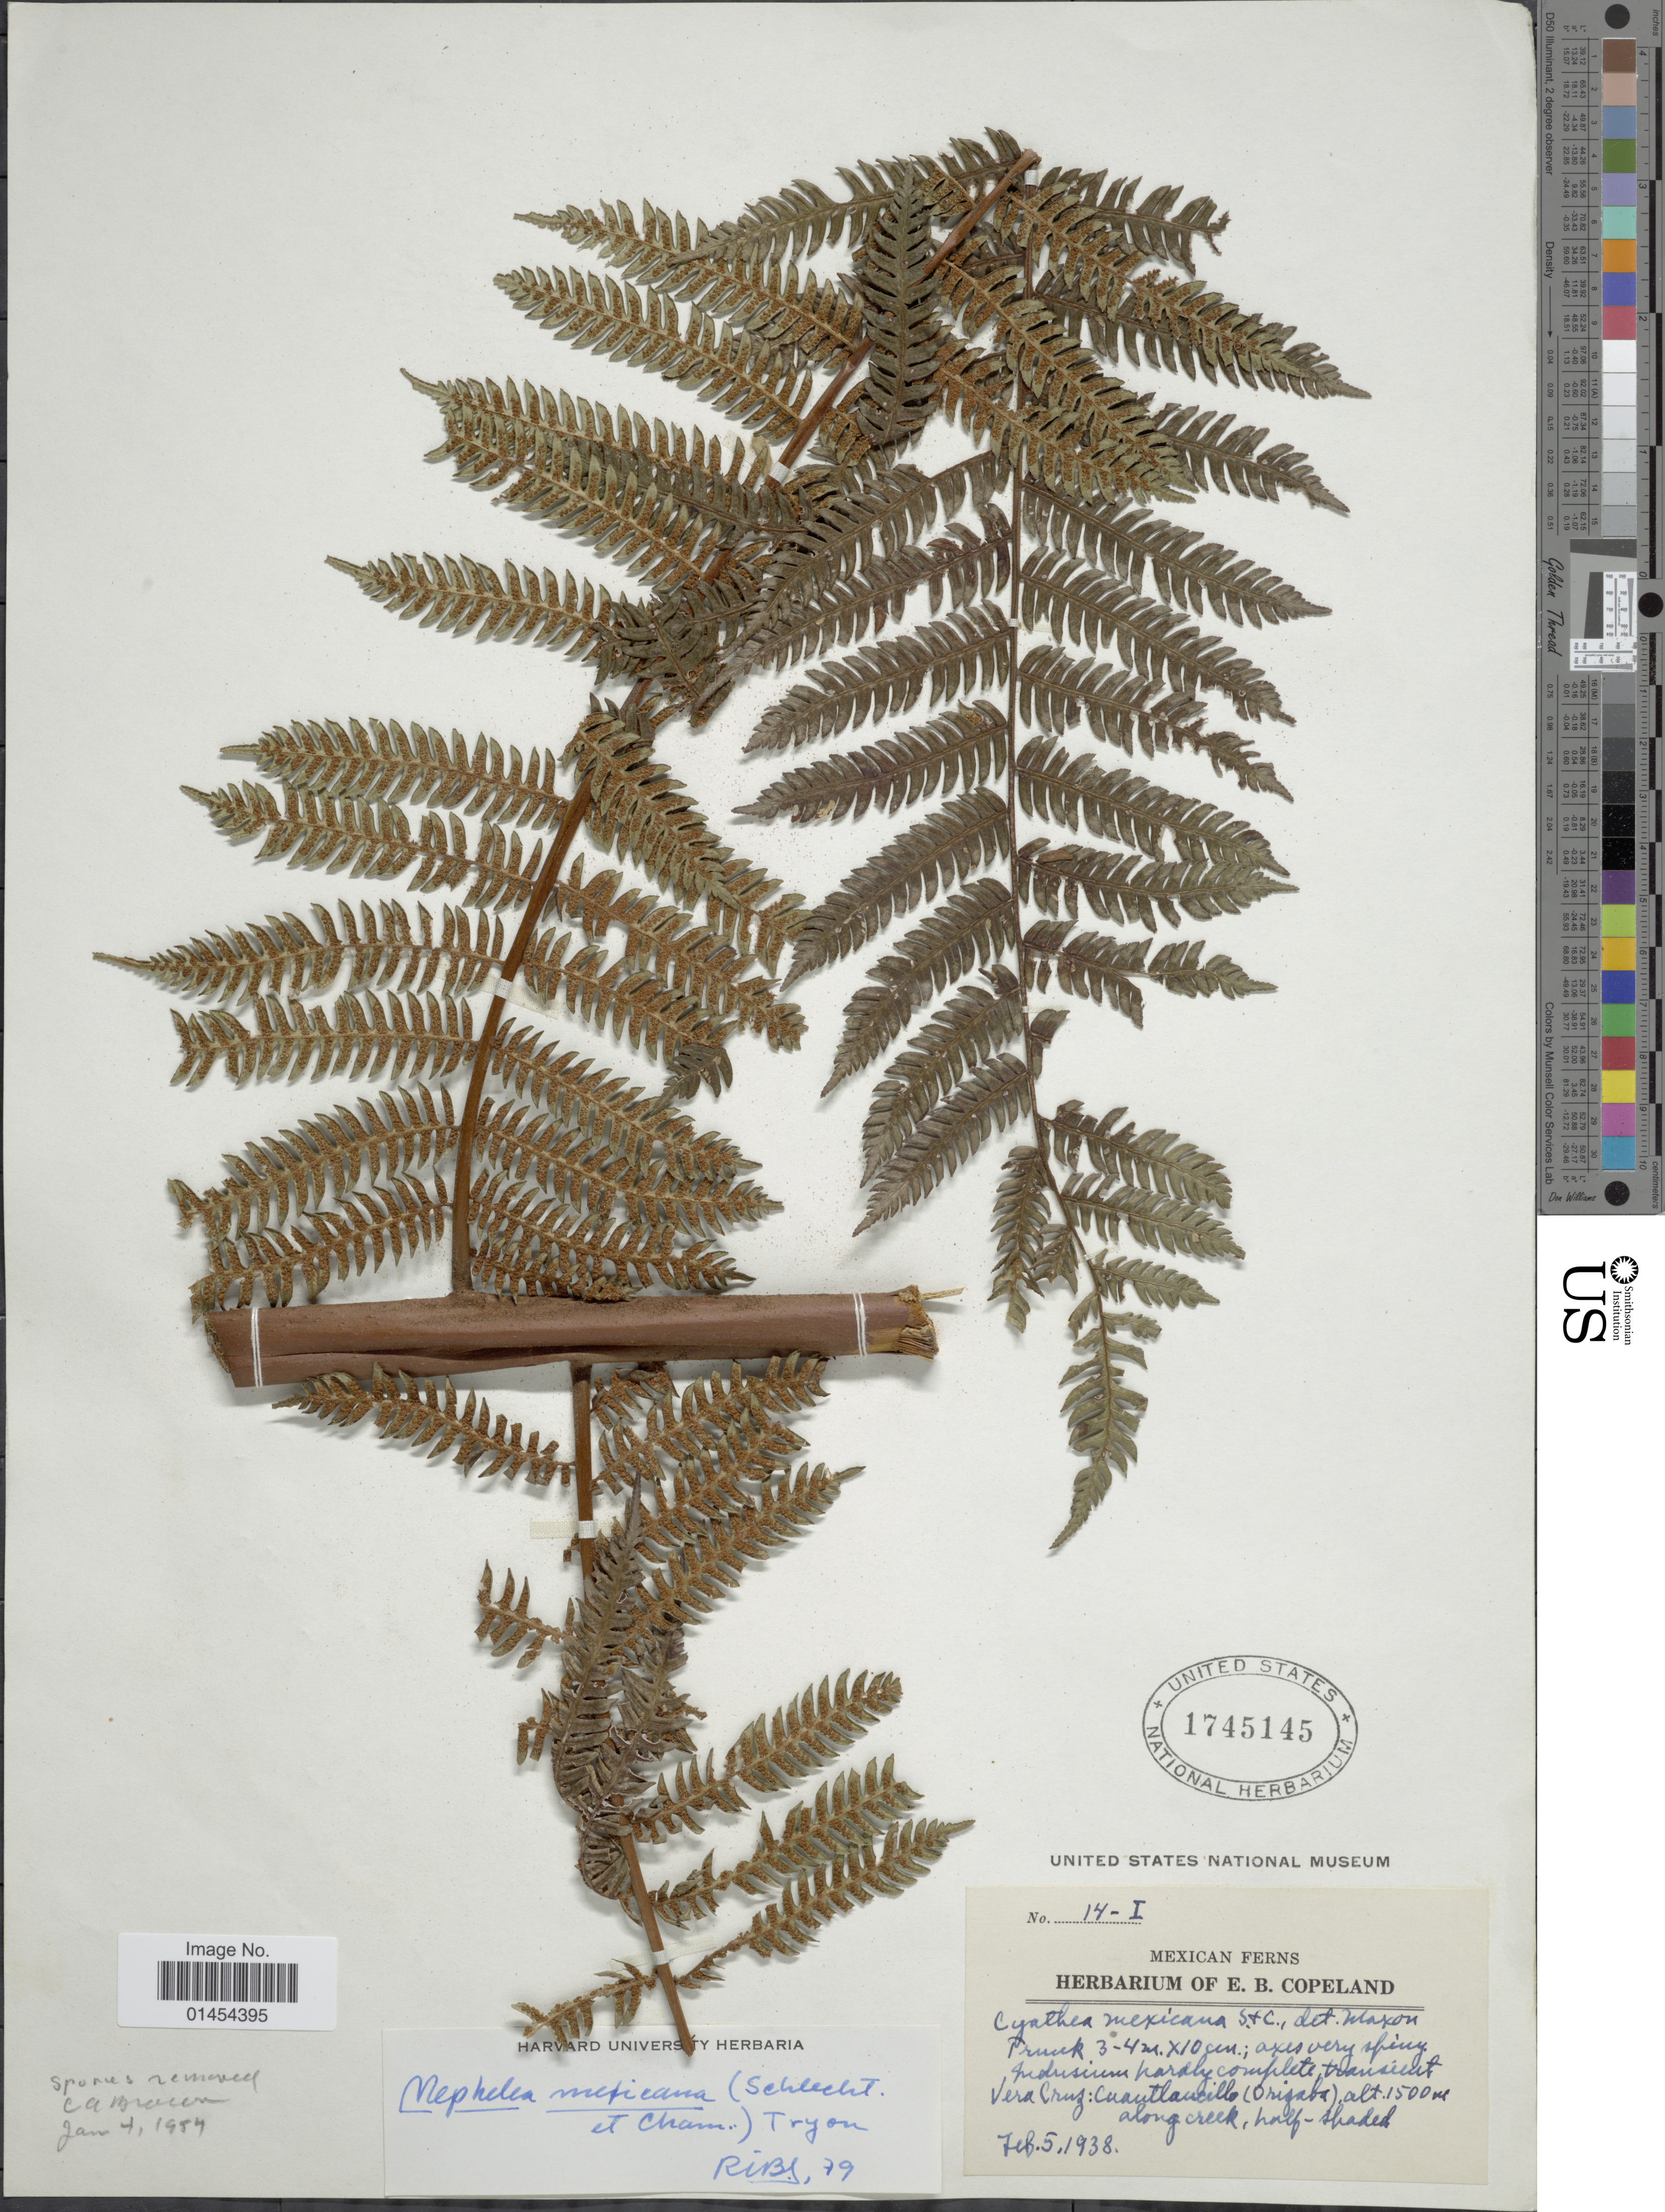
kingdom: Plantae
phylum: Tracheophyta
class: Polypodiopsida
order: Cyatheales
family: Cyatheaceae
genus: Alsophila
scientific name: Alsophila firma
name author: (Baker) D.S. Conant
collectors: ex herb. E. B. Copeland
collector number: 14-I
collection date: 1938-02-05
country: Mexico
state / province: Veracruz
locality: Cuautlancillo (Orizaba)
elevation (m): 1500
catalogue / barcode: US 1745145